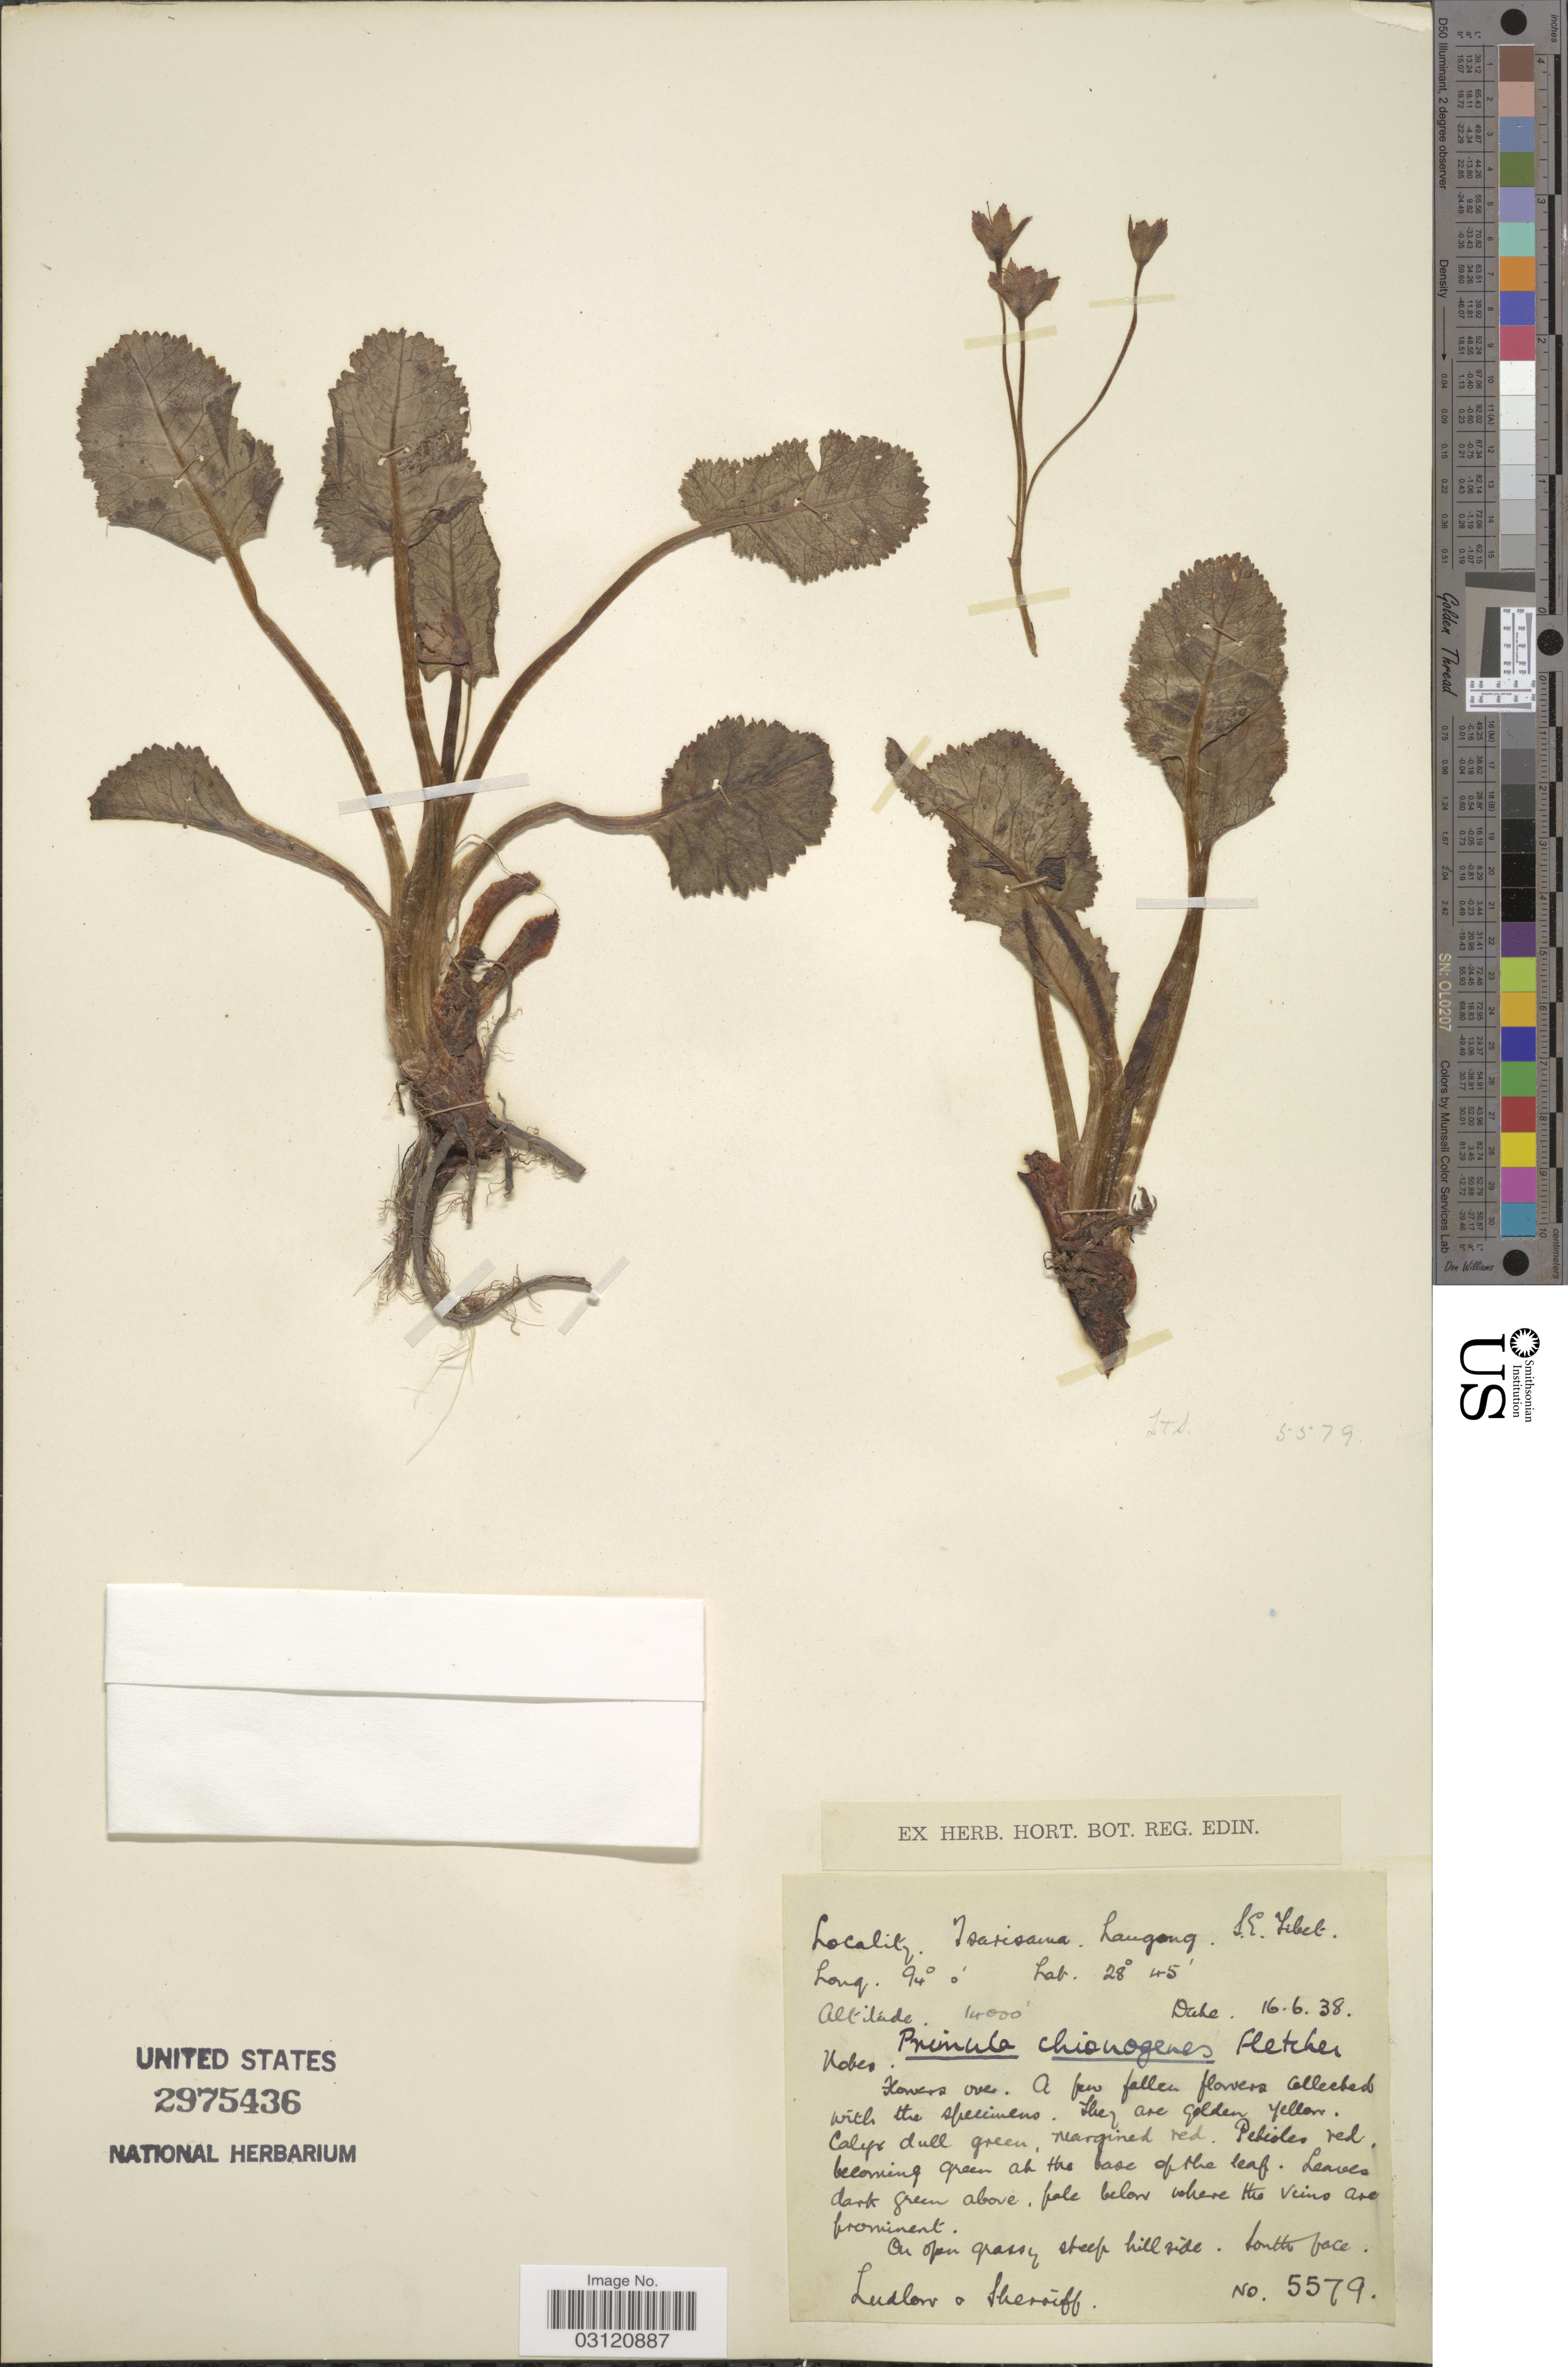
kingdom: Plantae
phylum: Tracheophyta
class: Magnoliopsida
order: Ericales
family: Primulaceae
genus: Primula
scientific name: Primula chionogenes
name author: H.R. Fletcher in W.W. Sm. & H.R. Fletcher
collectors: -. Ludlow & Sherriff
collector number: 5579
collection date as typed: Transcribed d/m/y: 16/6/38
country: China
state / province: Xizang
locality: Tsarisama Langong. S. E. Tibet.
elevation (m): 4267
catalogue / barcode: US 2975436